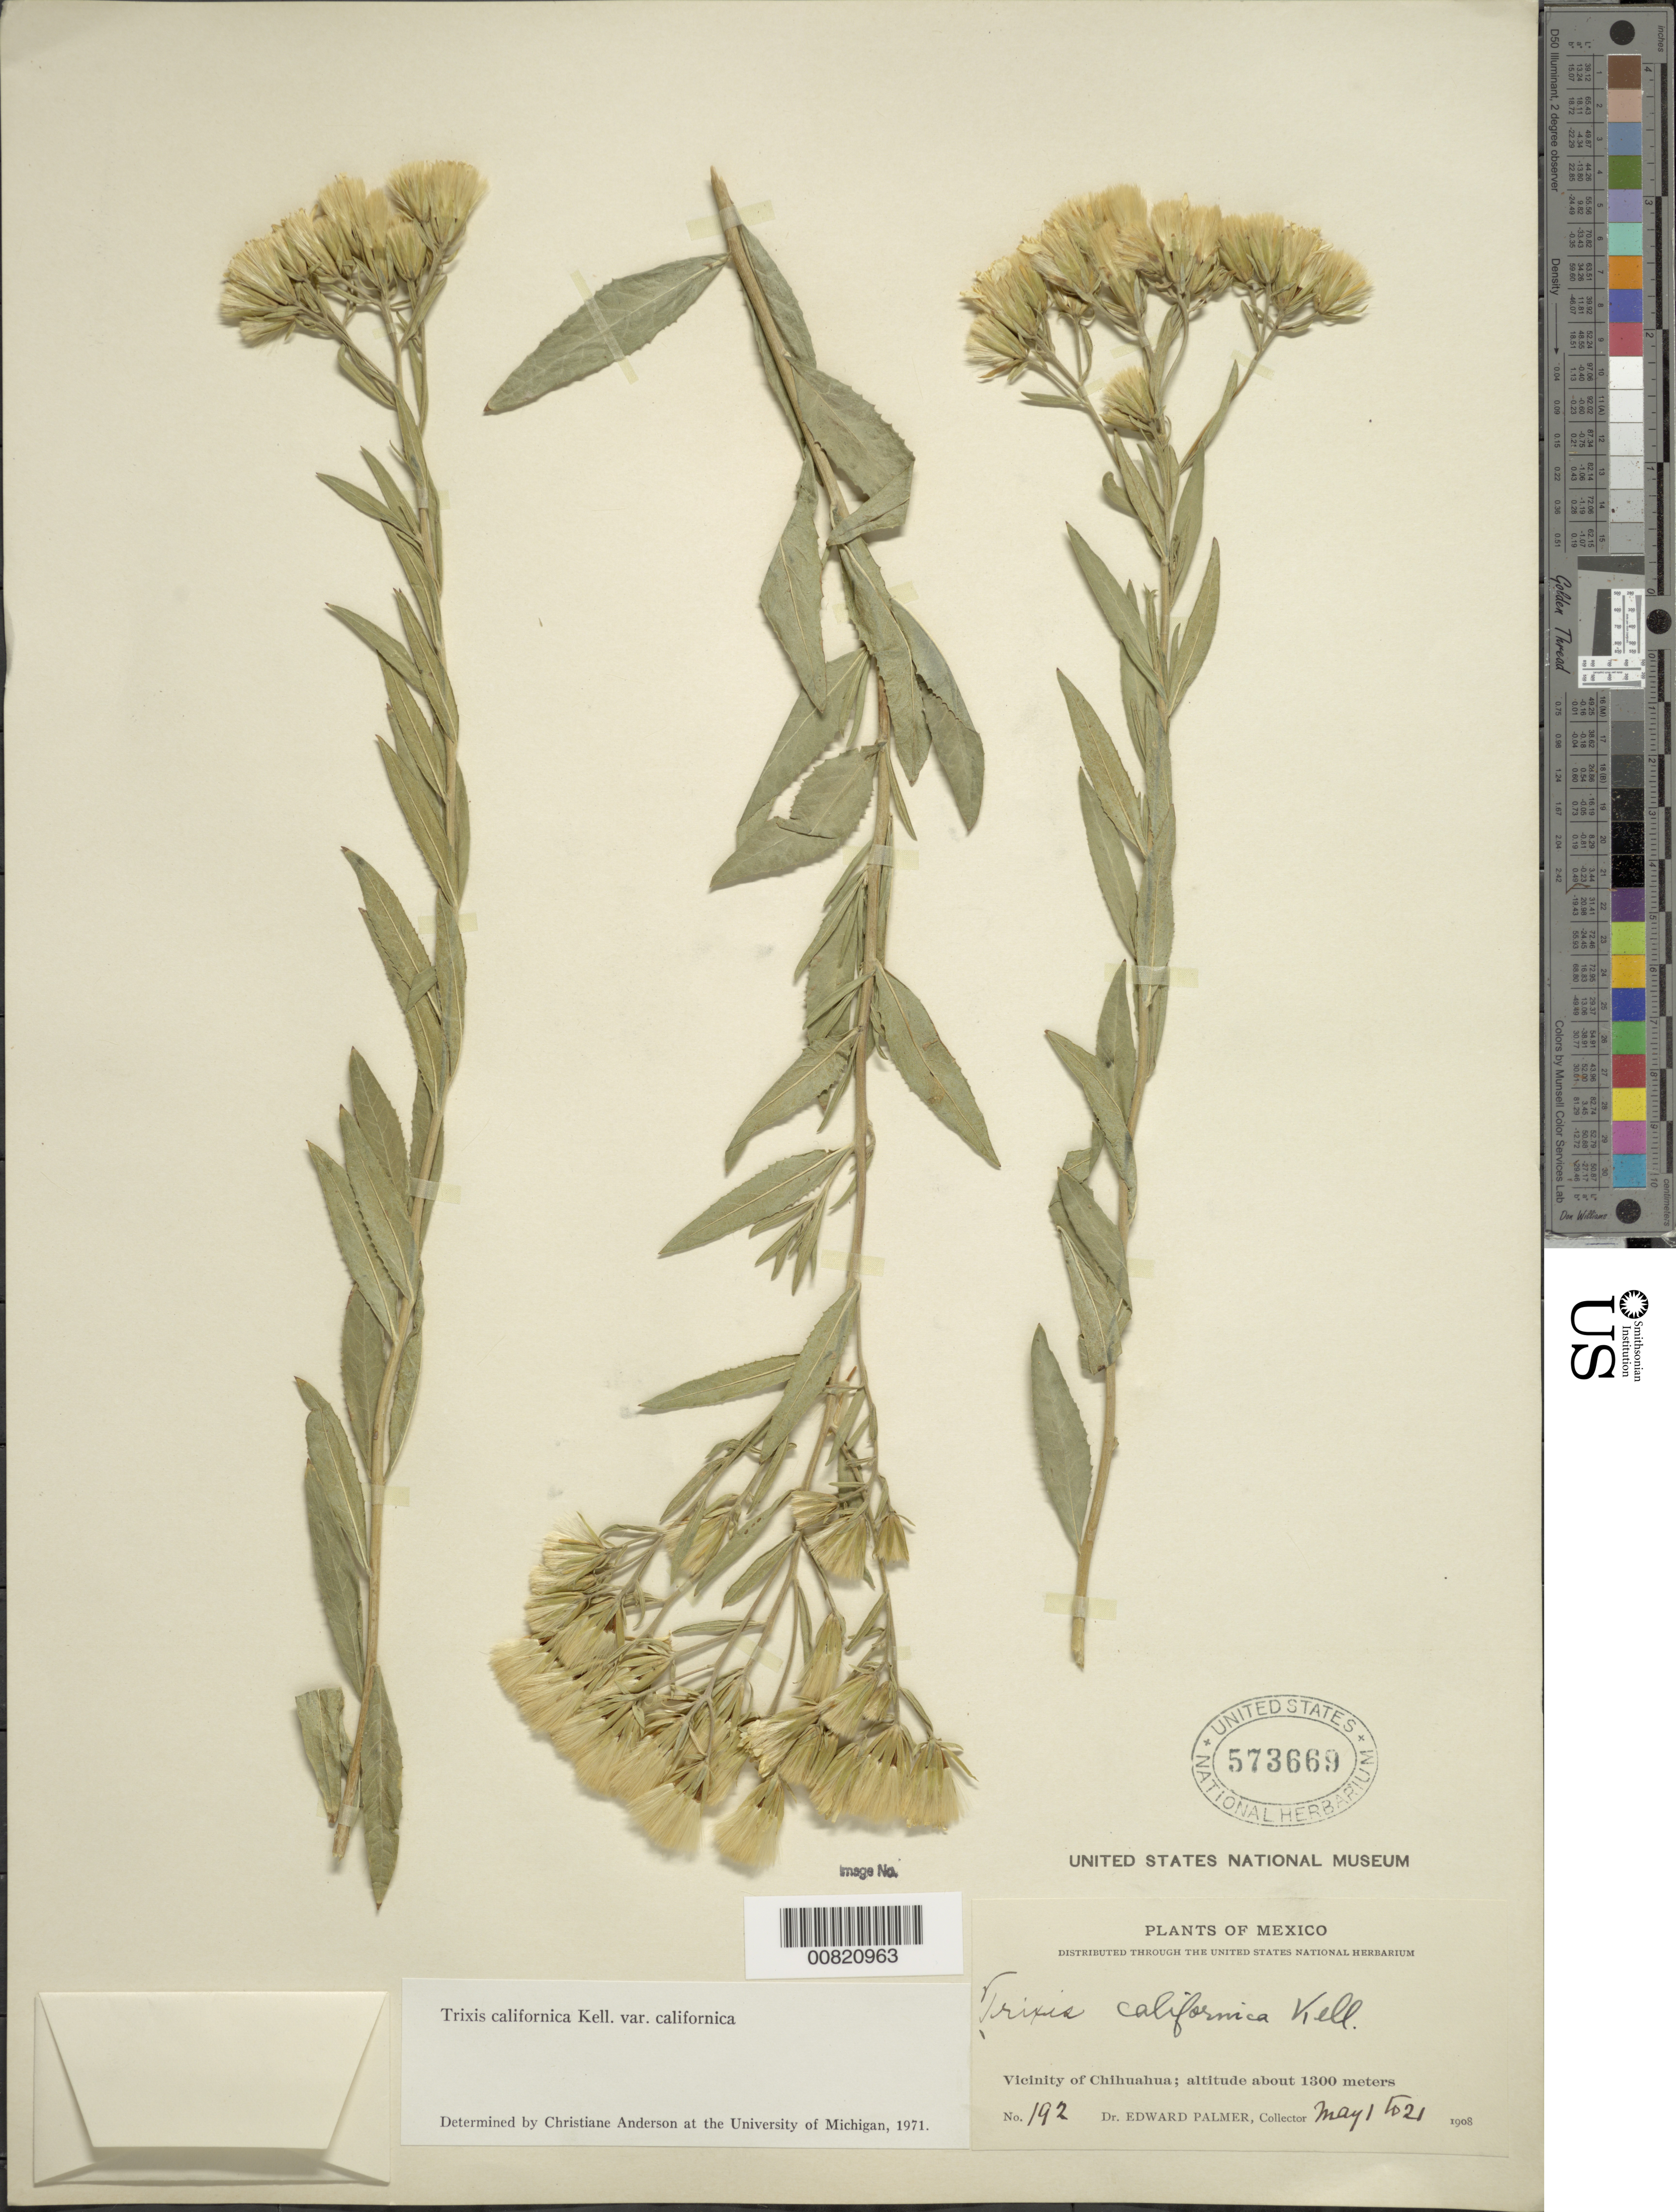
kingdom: Plantae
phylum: Tracheophyta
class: Magnoliopsida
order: Asterales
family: Asteraceae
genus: Trixis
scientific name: Trixis californica var. californica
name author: Kellogg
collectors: E. Palmer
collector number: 192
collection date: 1908-05-01/1908-05-21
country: Mexico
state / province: Chihuahua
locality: Vicinity of Chihuahua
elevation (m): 1300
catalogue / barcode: US 573669